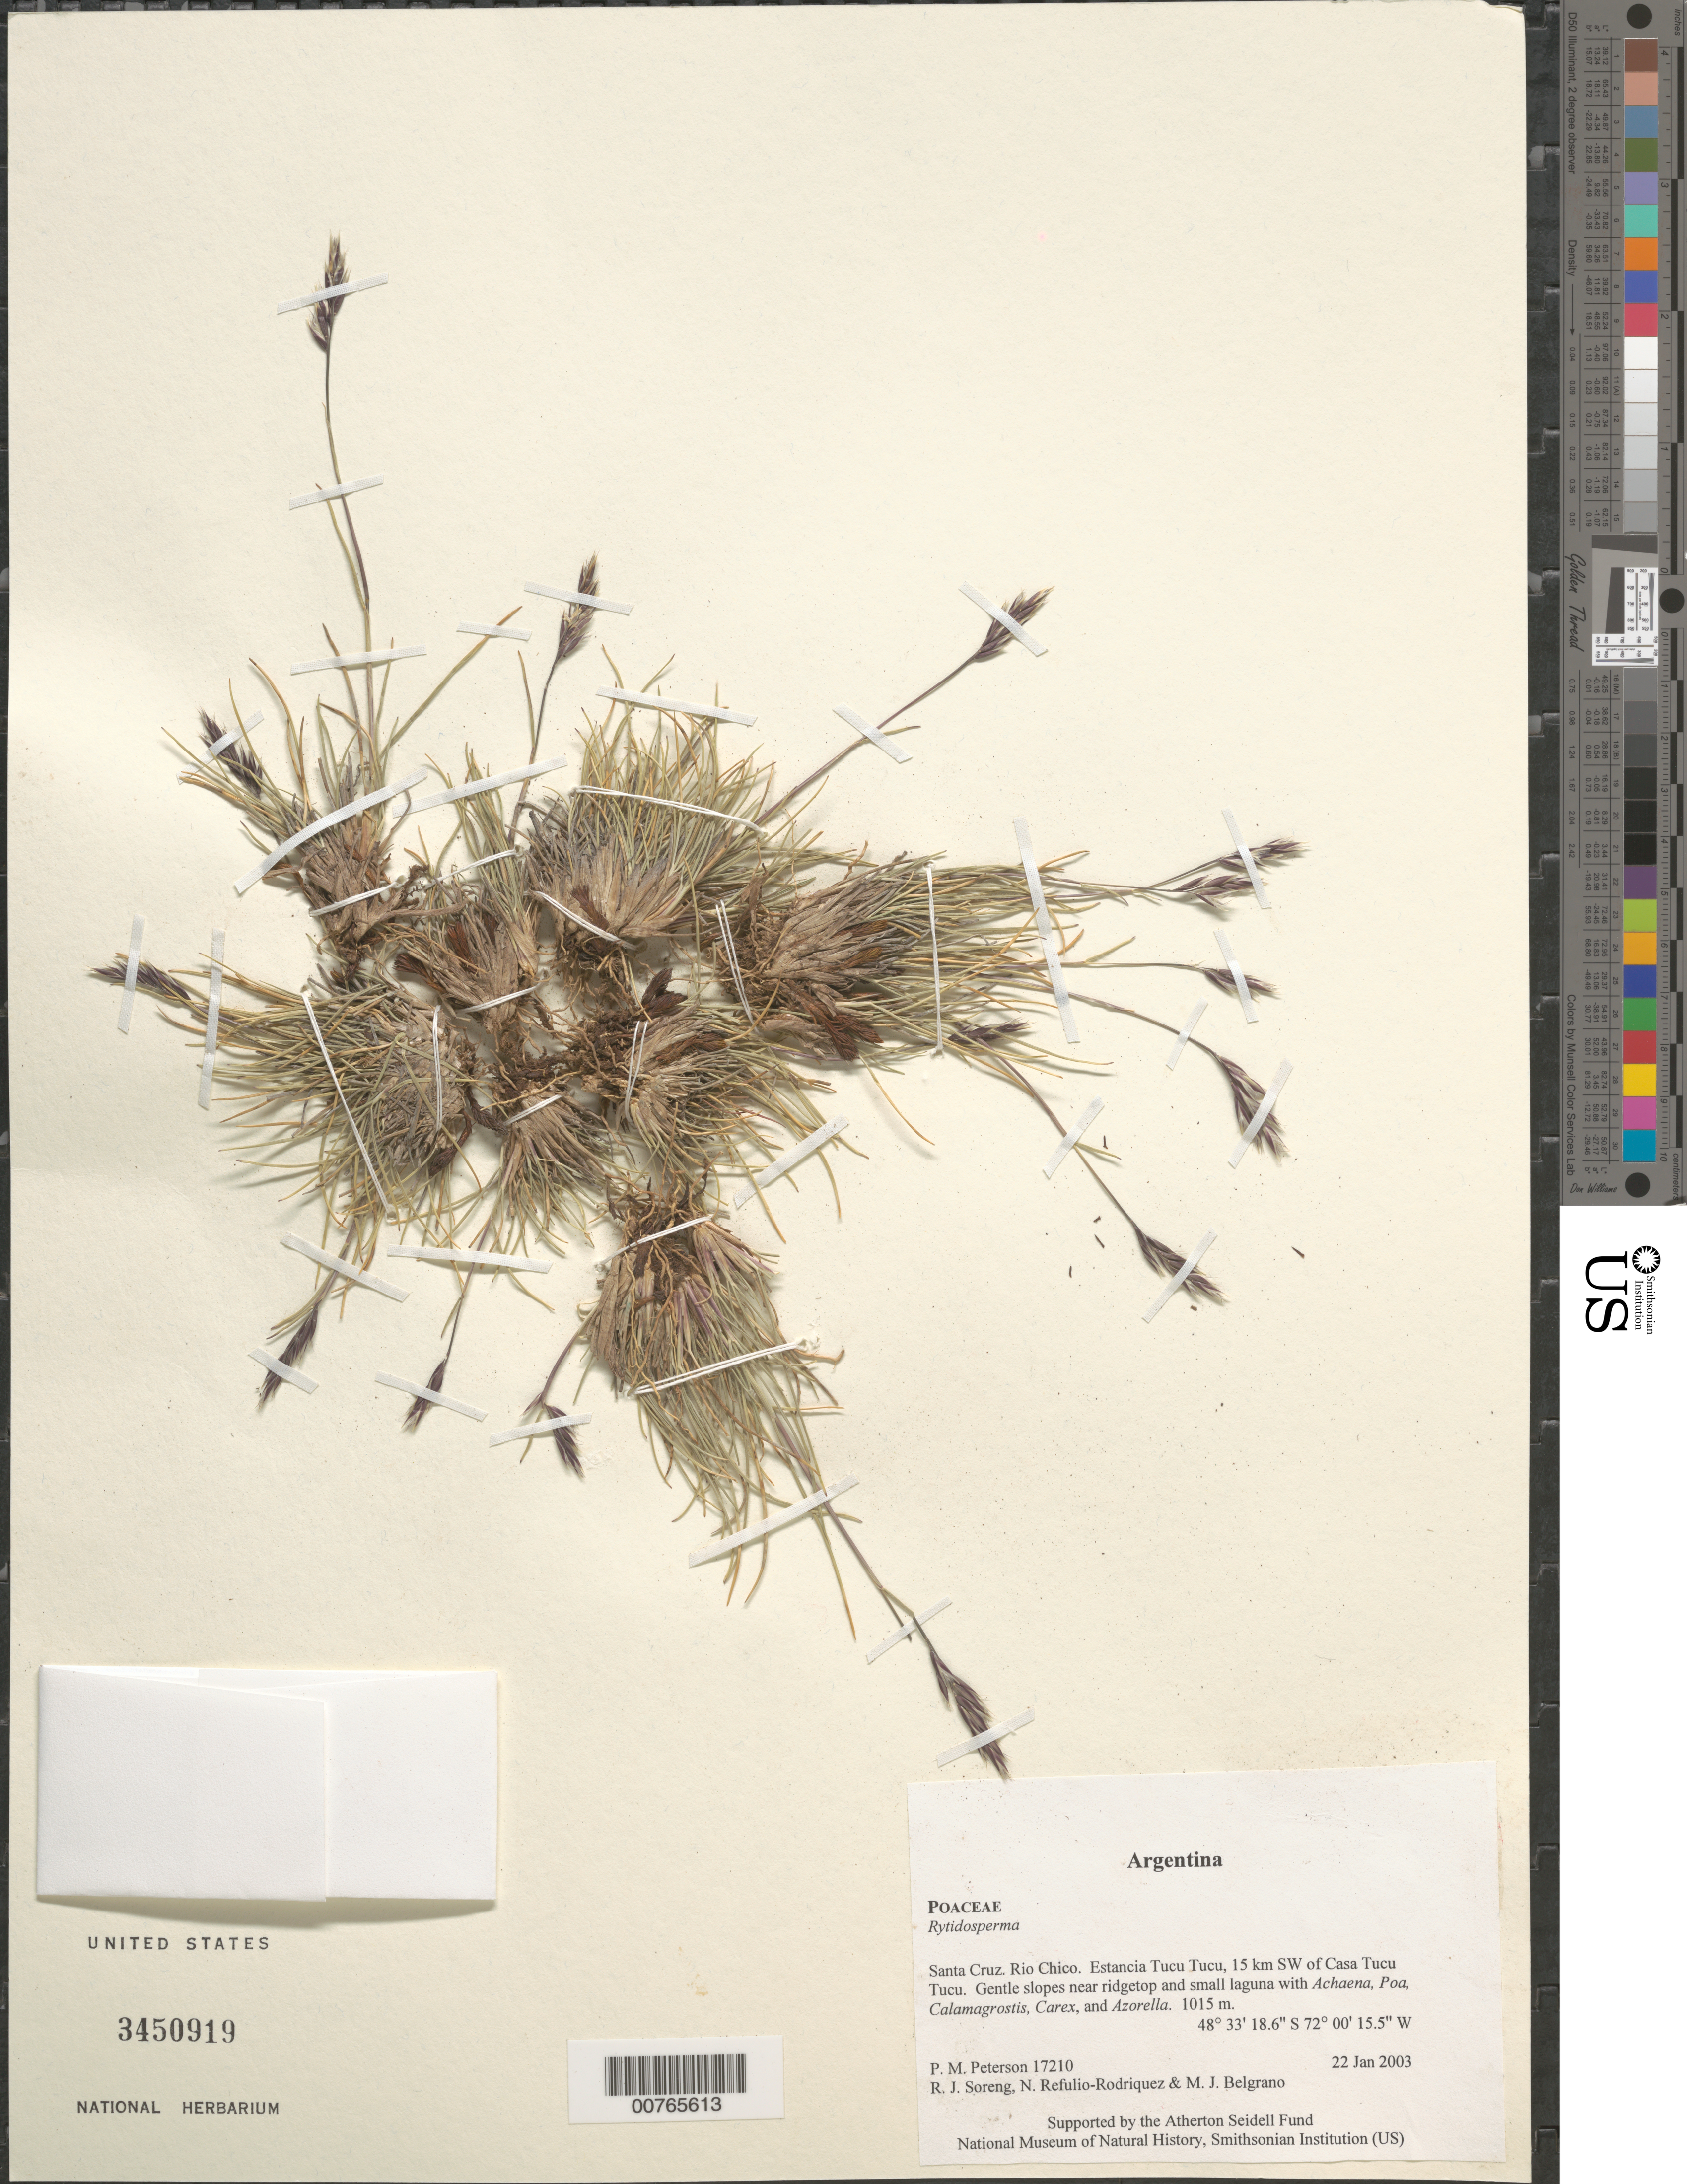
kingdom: Plantae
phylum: Tracheophyta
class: Liliopsida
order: Poales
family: Poaceae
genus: Rytidosperma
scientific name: Rytidosperma sp.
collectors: P. M. Peterson, R. J. Soreng, N. Refulio-Rodríguez & M. Belgrano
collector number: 17210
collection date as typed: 22 Jan 2003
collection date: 2003-01-22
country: Argentina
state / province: Santa Cruz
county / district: Rio Chico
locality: Estancia Tucu Tucu, 15 km SW of Casa Tucu Tucu. Gentle slopes near ridgetop and small laguna with Achaena, Poa, Calamagrostis, Carex, and Azorella.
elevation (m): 1015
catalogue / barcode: US 3450919